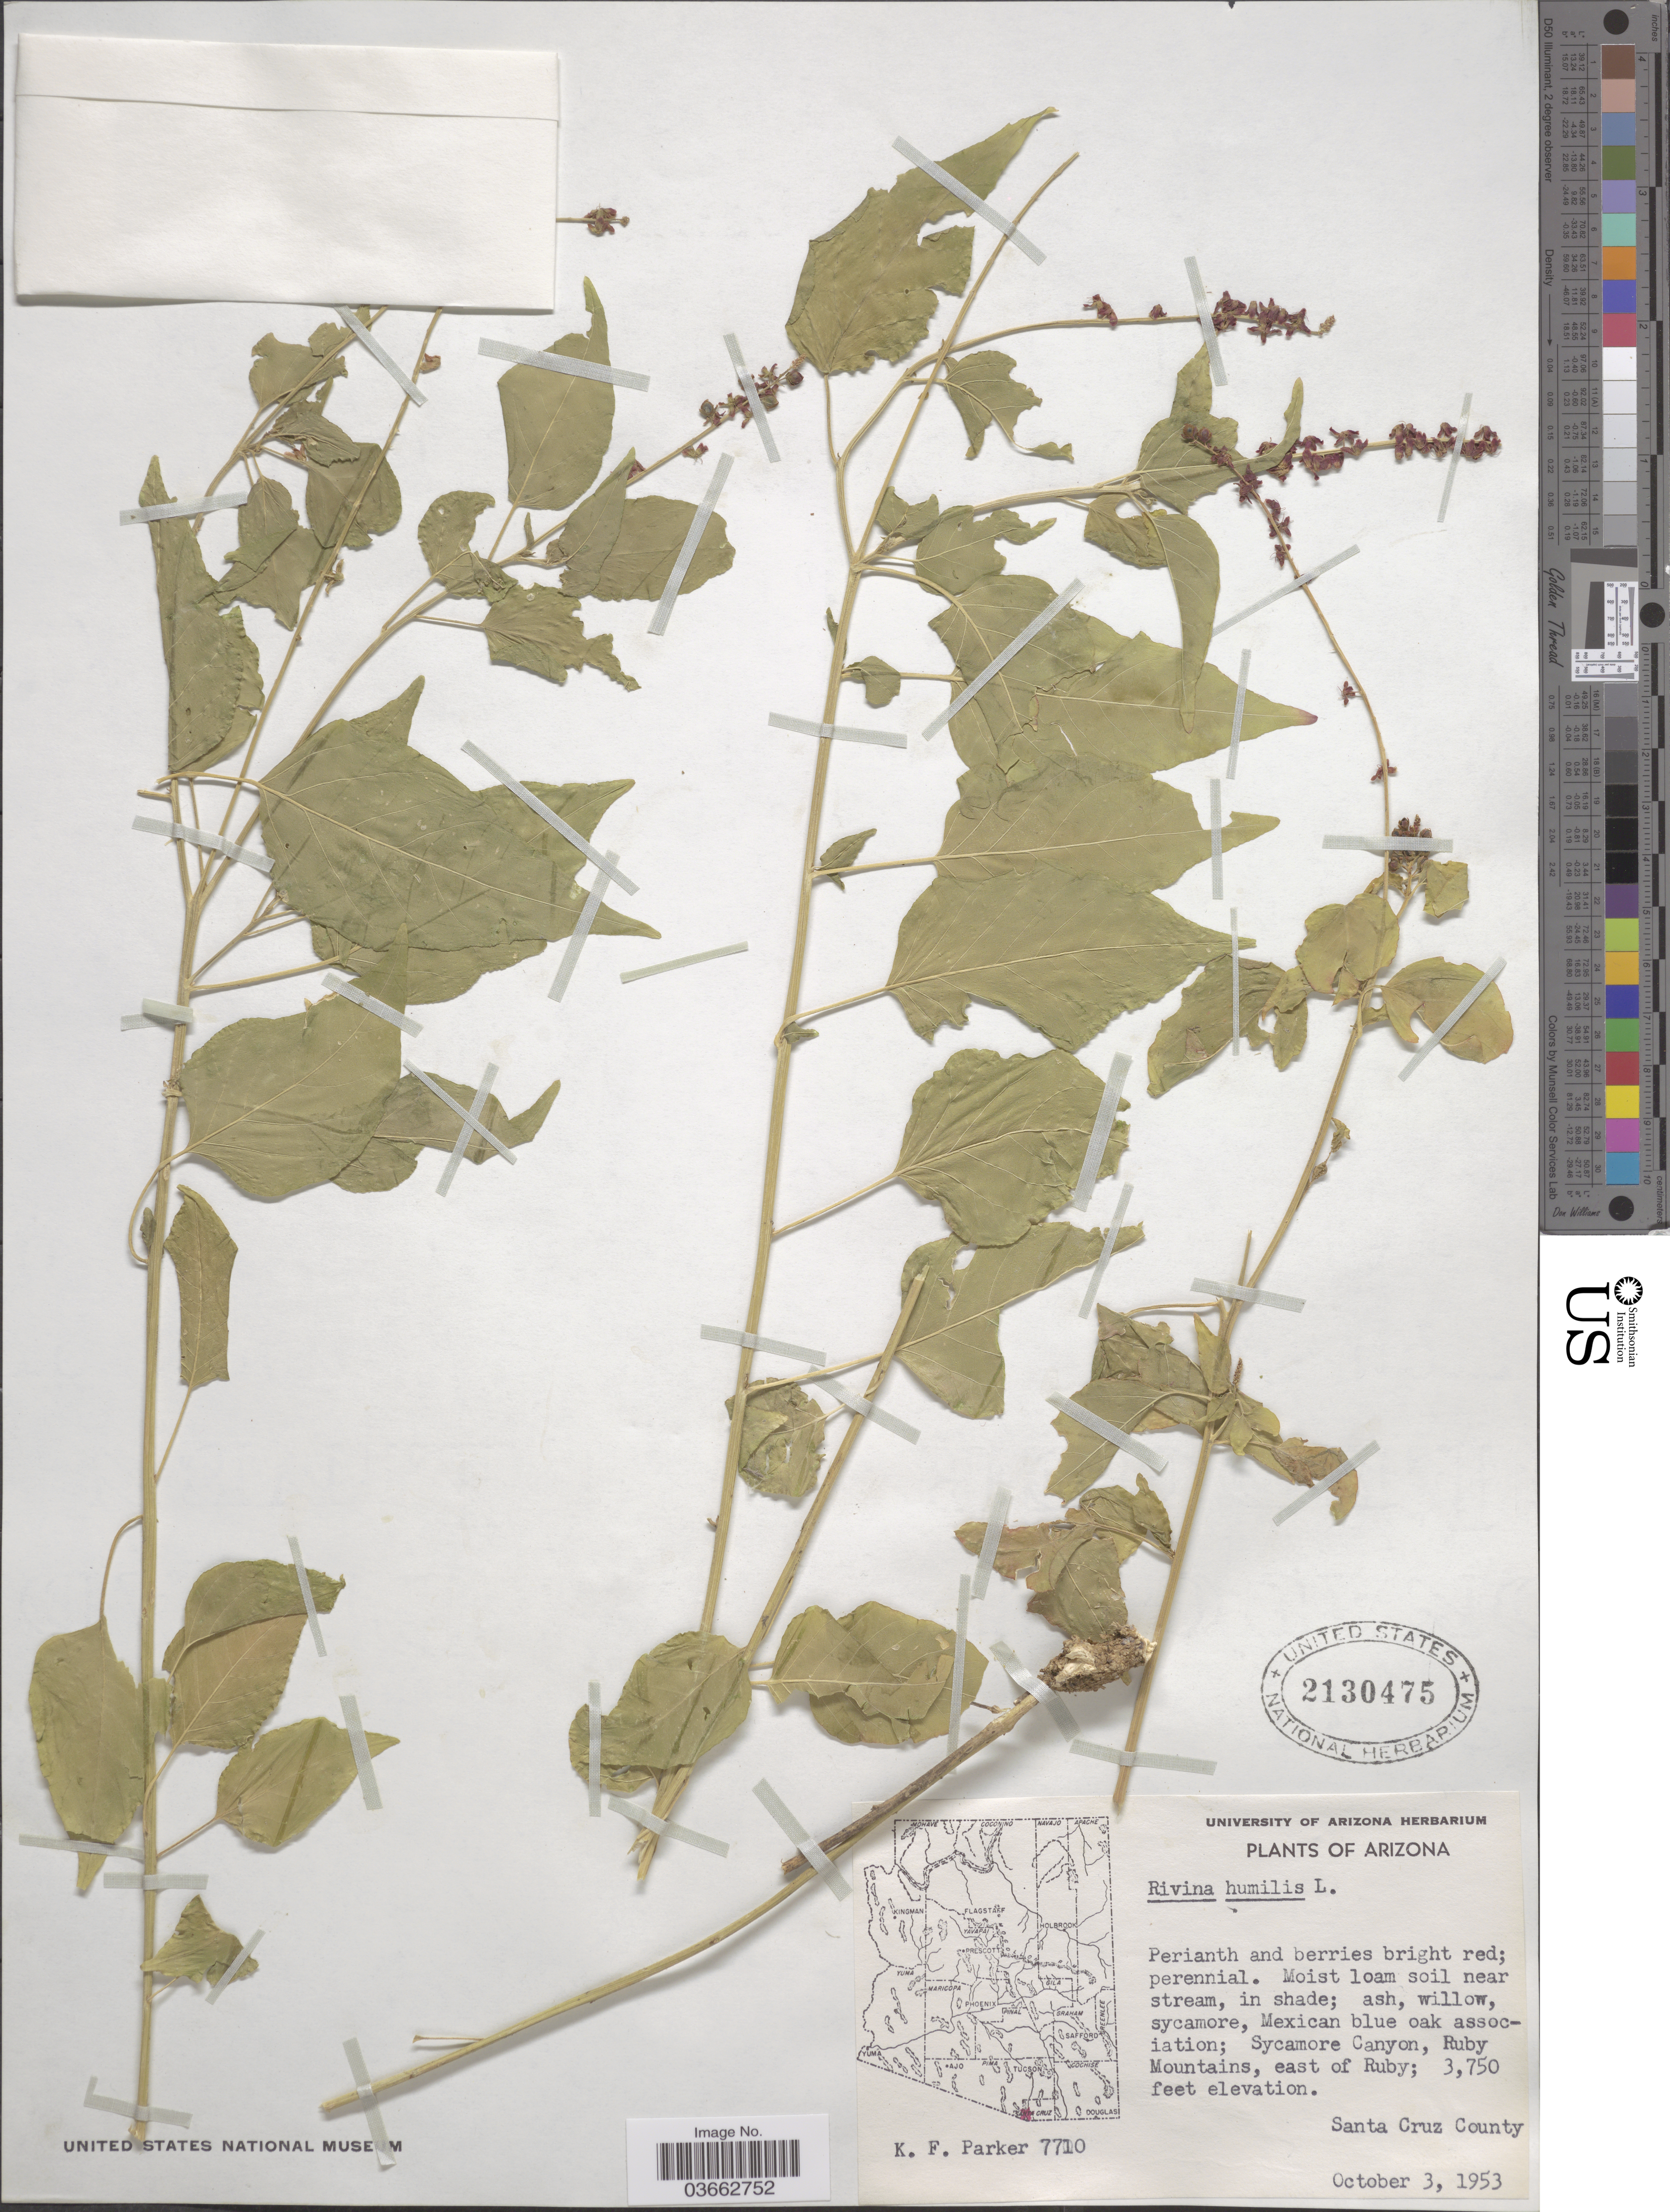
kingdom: Plantae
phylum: Tracheophyta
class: Magnoliopsida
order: Caryophyllales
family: Phytolaccaceae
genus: Rivina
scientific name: Rivina humilis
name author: L.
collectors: K. F. Parker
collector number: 7710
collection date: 1953-10-03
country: United States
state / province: Arizona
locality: Sycamore Canyon, Ruby Mountains, east of Ruby, Santa Cruz County.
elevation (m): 1143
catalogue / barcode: US 2130475